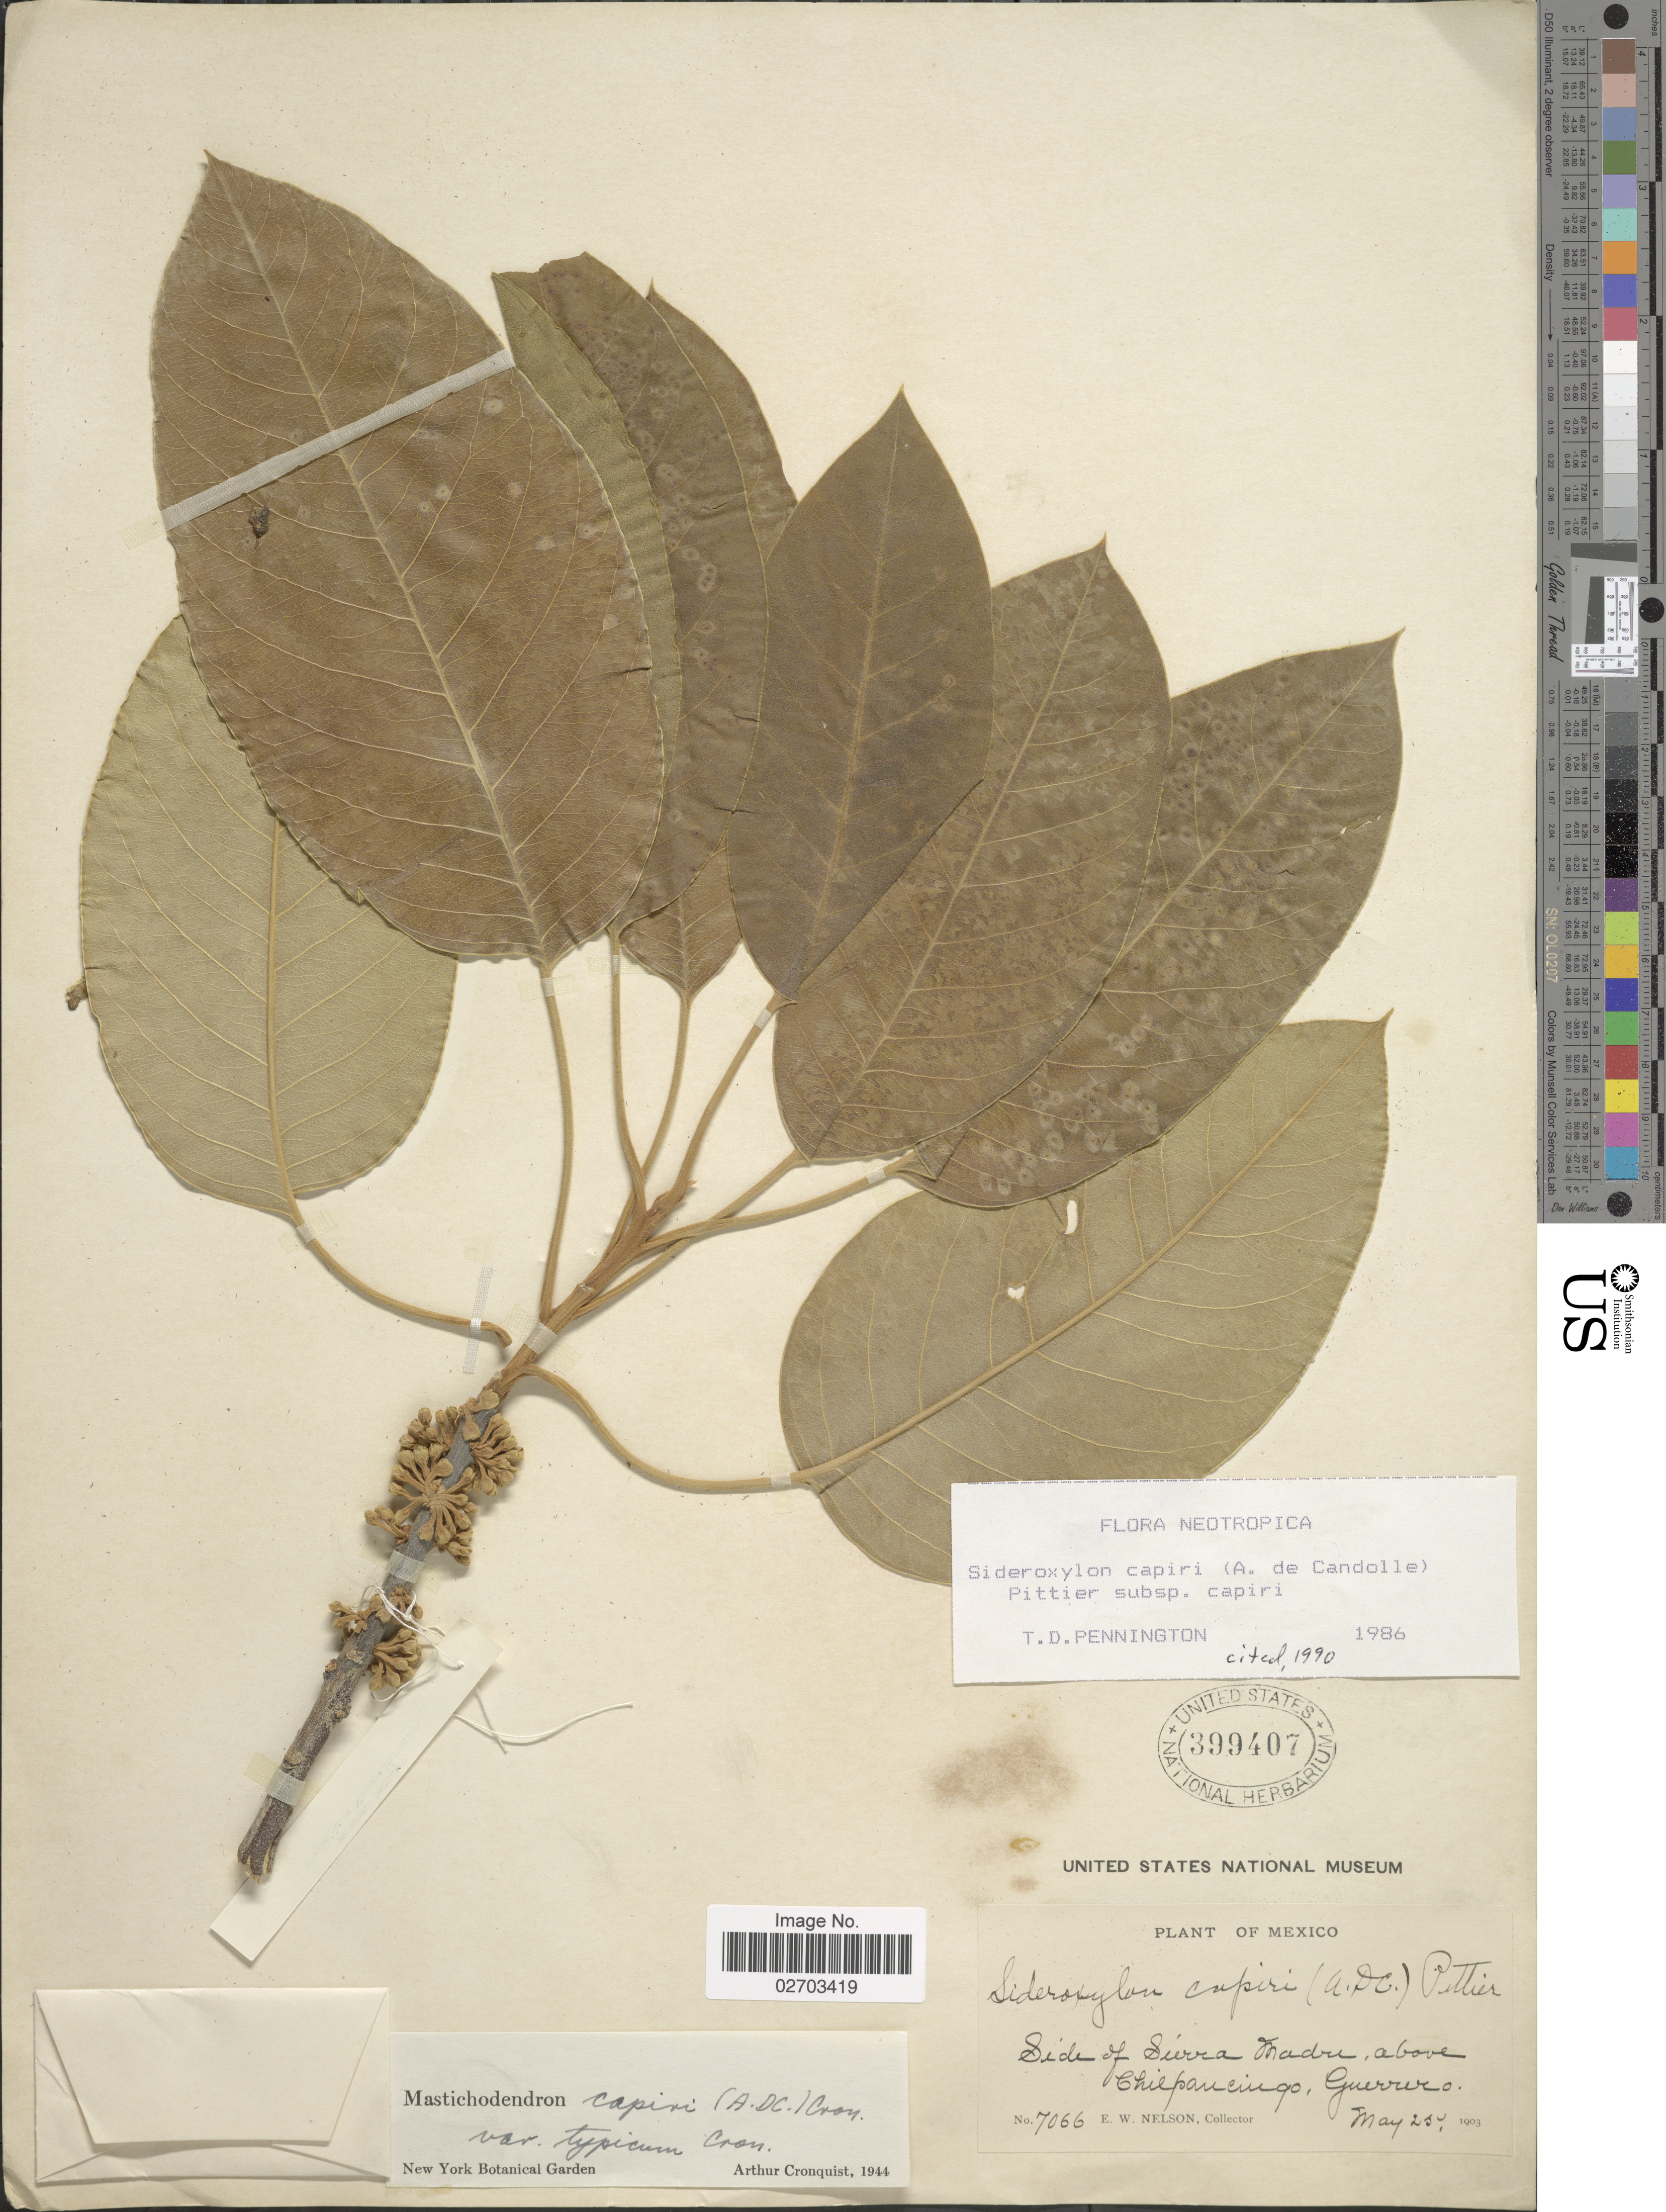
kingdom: Plantae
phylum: Tracheophyta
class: Magnoliopsida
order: Ericales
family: Sapotaceae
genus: Sideroxylon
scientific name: Sideroxylon capiri subsp. capiri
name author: (A. DC.) Pittier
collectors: E. W. Nelson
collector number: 7066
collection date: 1903-05-25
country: Mexico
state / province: Guerrero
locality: Side of Sierra Madre, above Chilpancingo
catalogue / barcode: US 399407